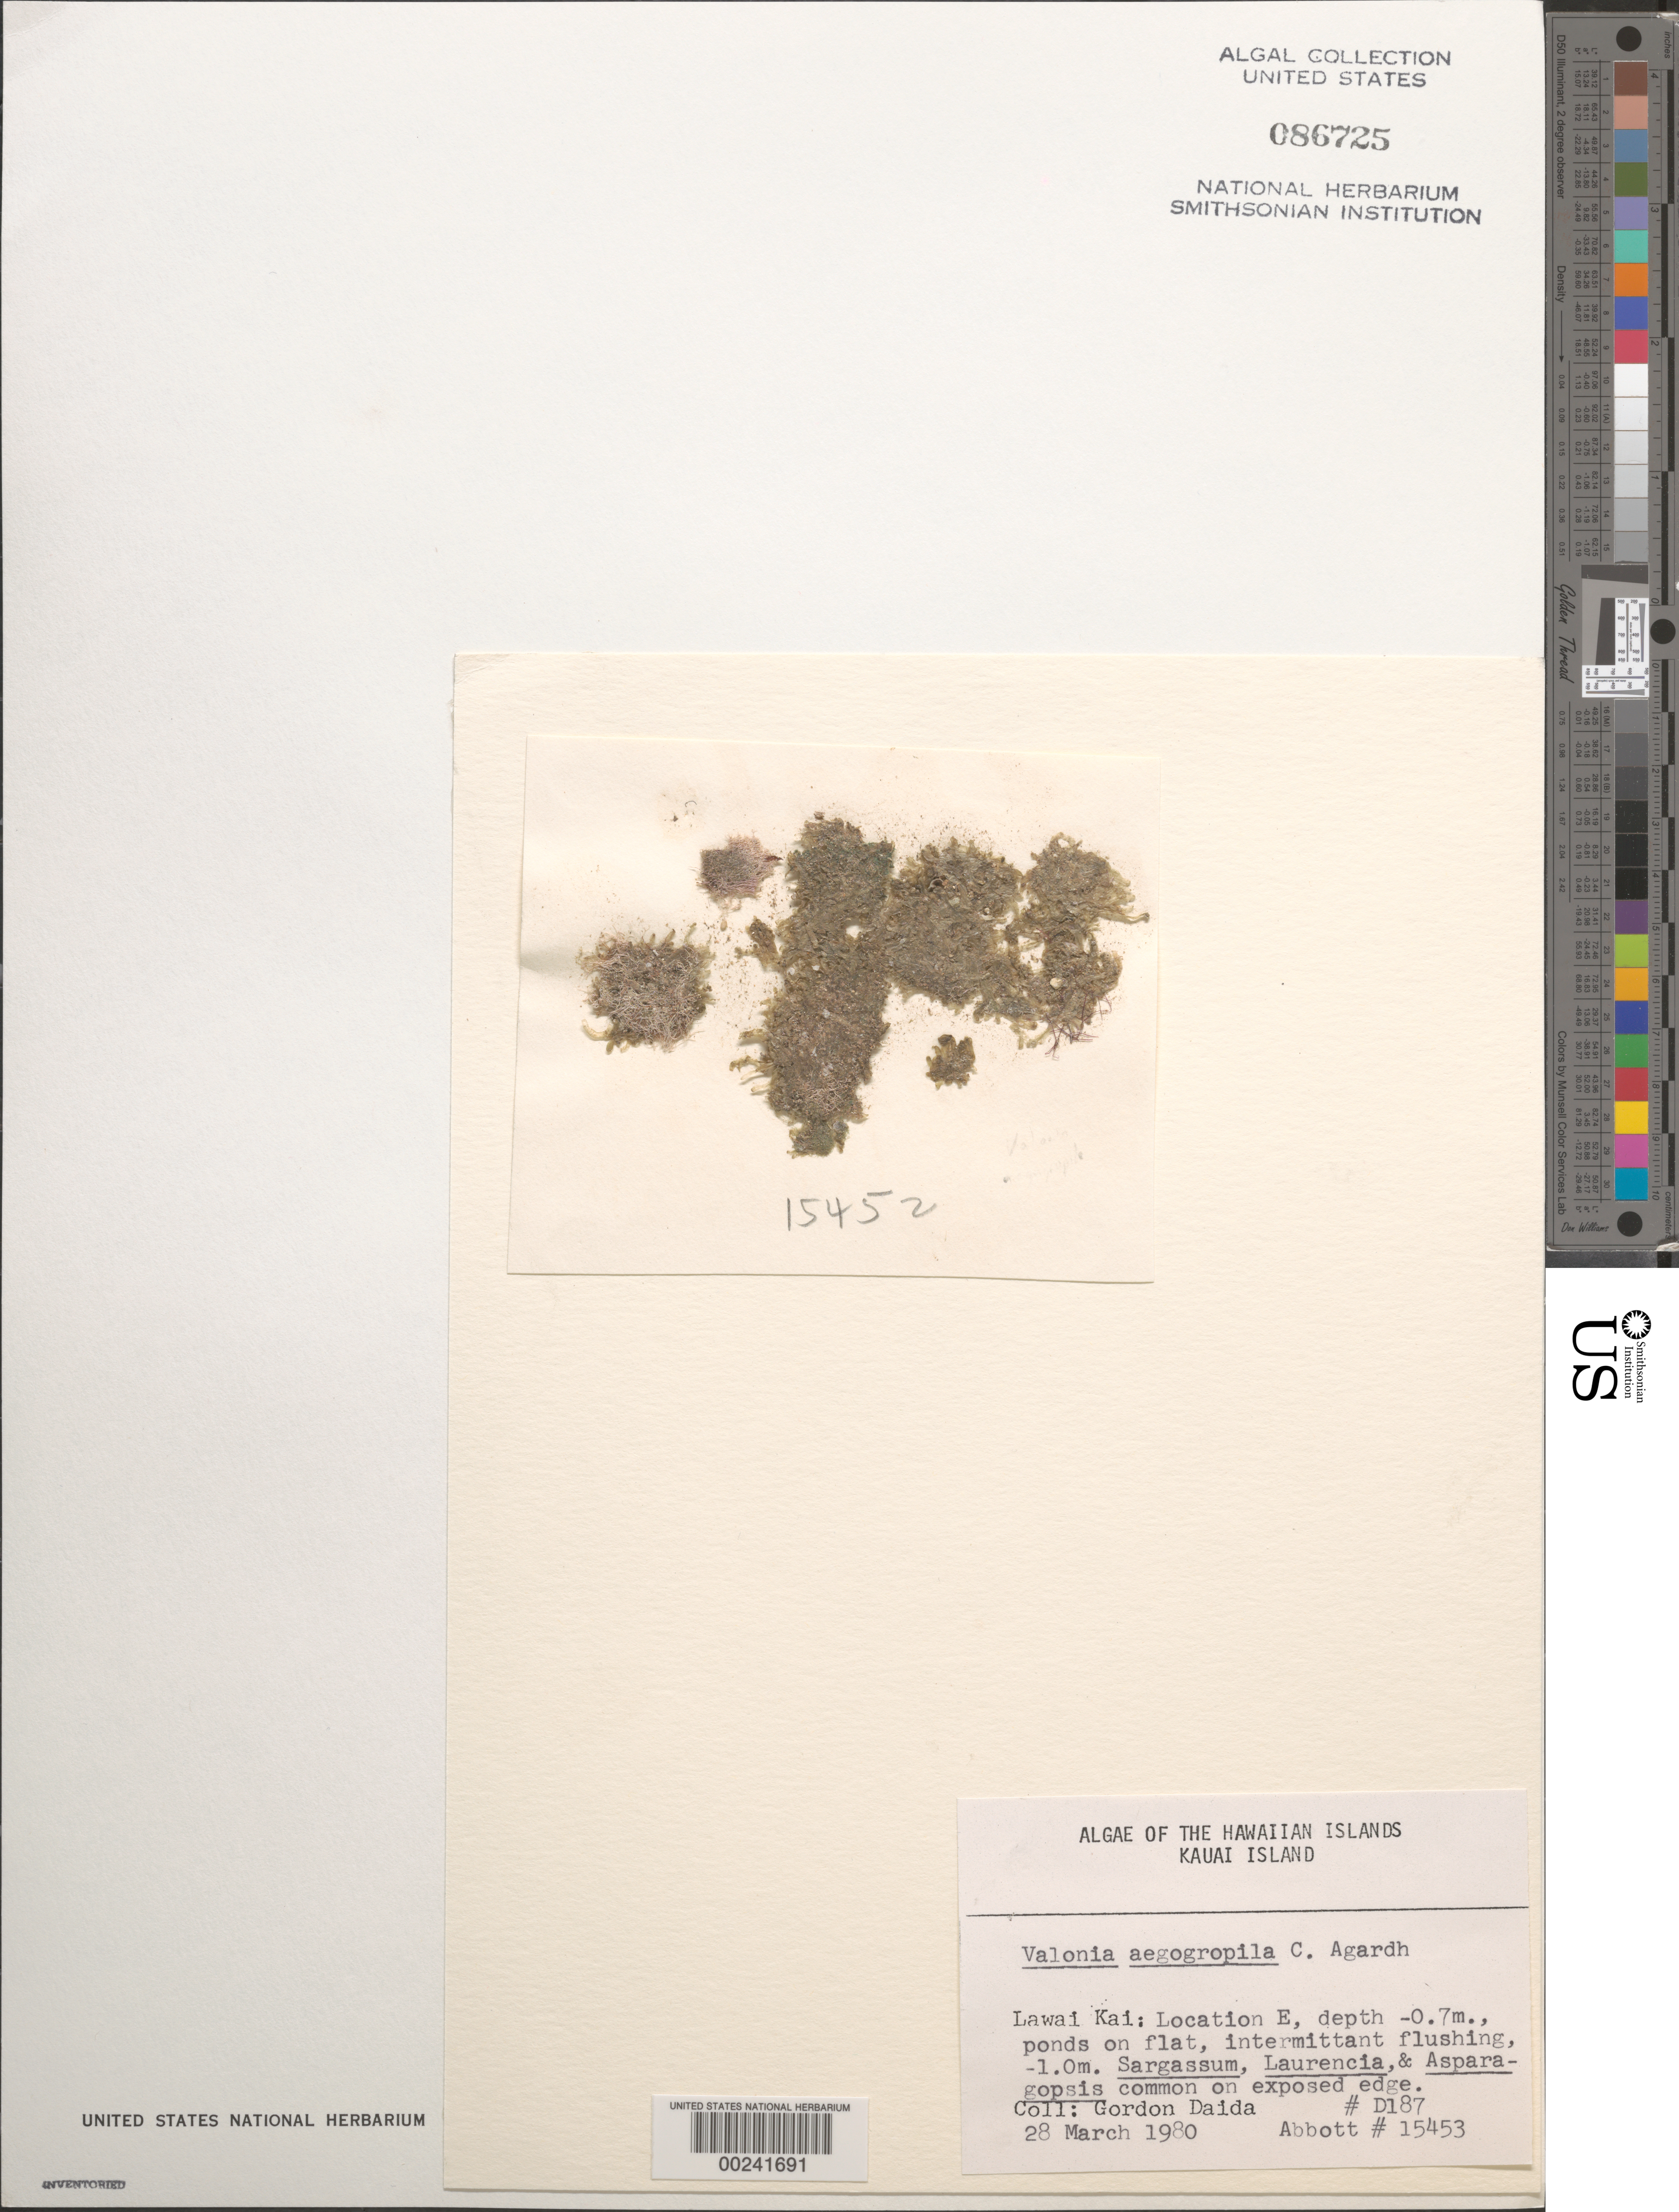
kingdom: Plantae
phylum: Chlorophyta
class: Ulvophyceae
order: Siphonocladales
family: Valoniaceae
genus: Valonia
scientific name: Valonia aegagropila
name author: C. Agardh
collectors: G. Daida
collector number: D187 & IAA 15453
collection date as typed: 28 Mar 1980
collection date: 1980-03-28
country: United States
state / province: Hawaii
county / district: Kauai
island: Kaua'i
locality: Lawai Kai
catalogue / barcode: US 86725